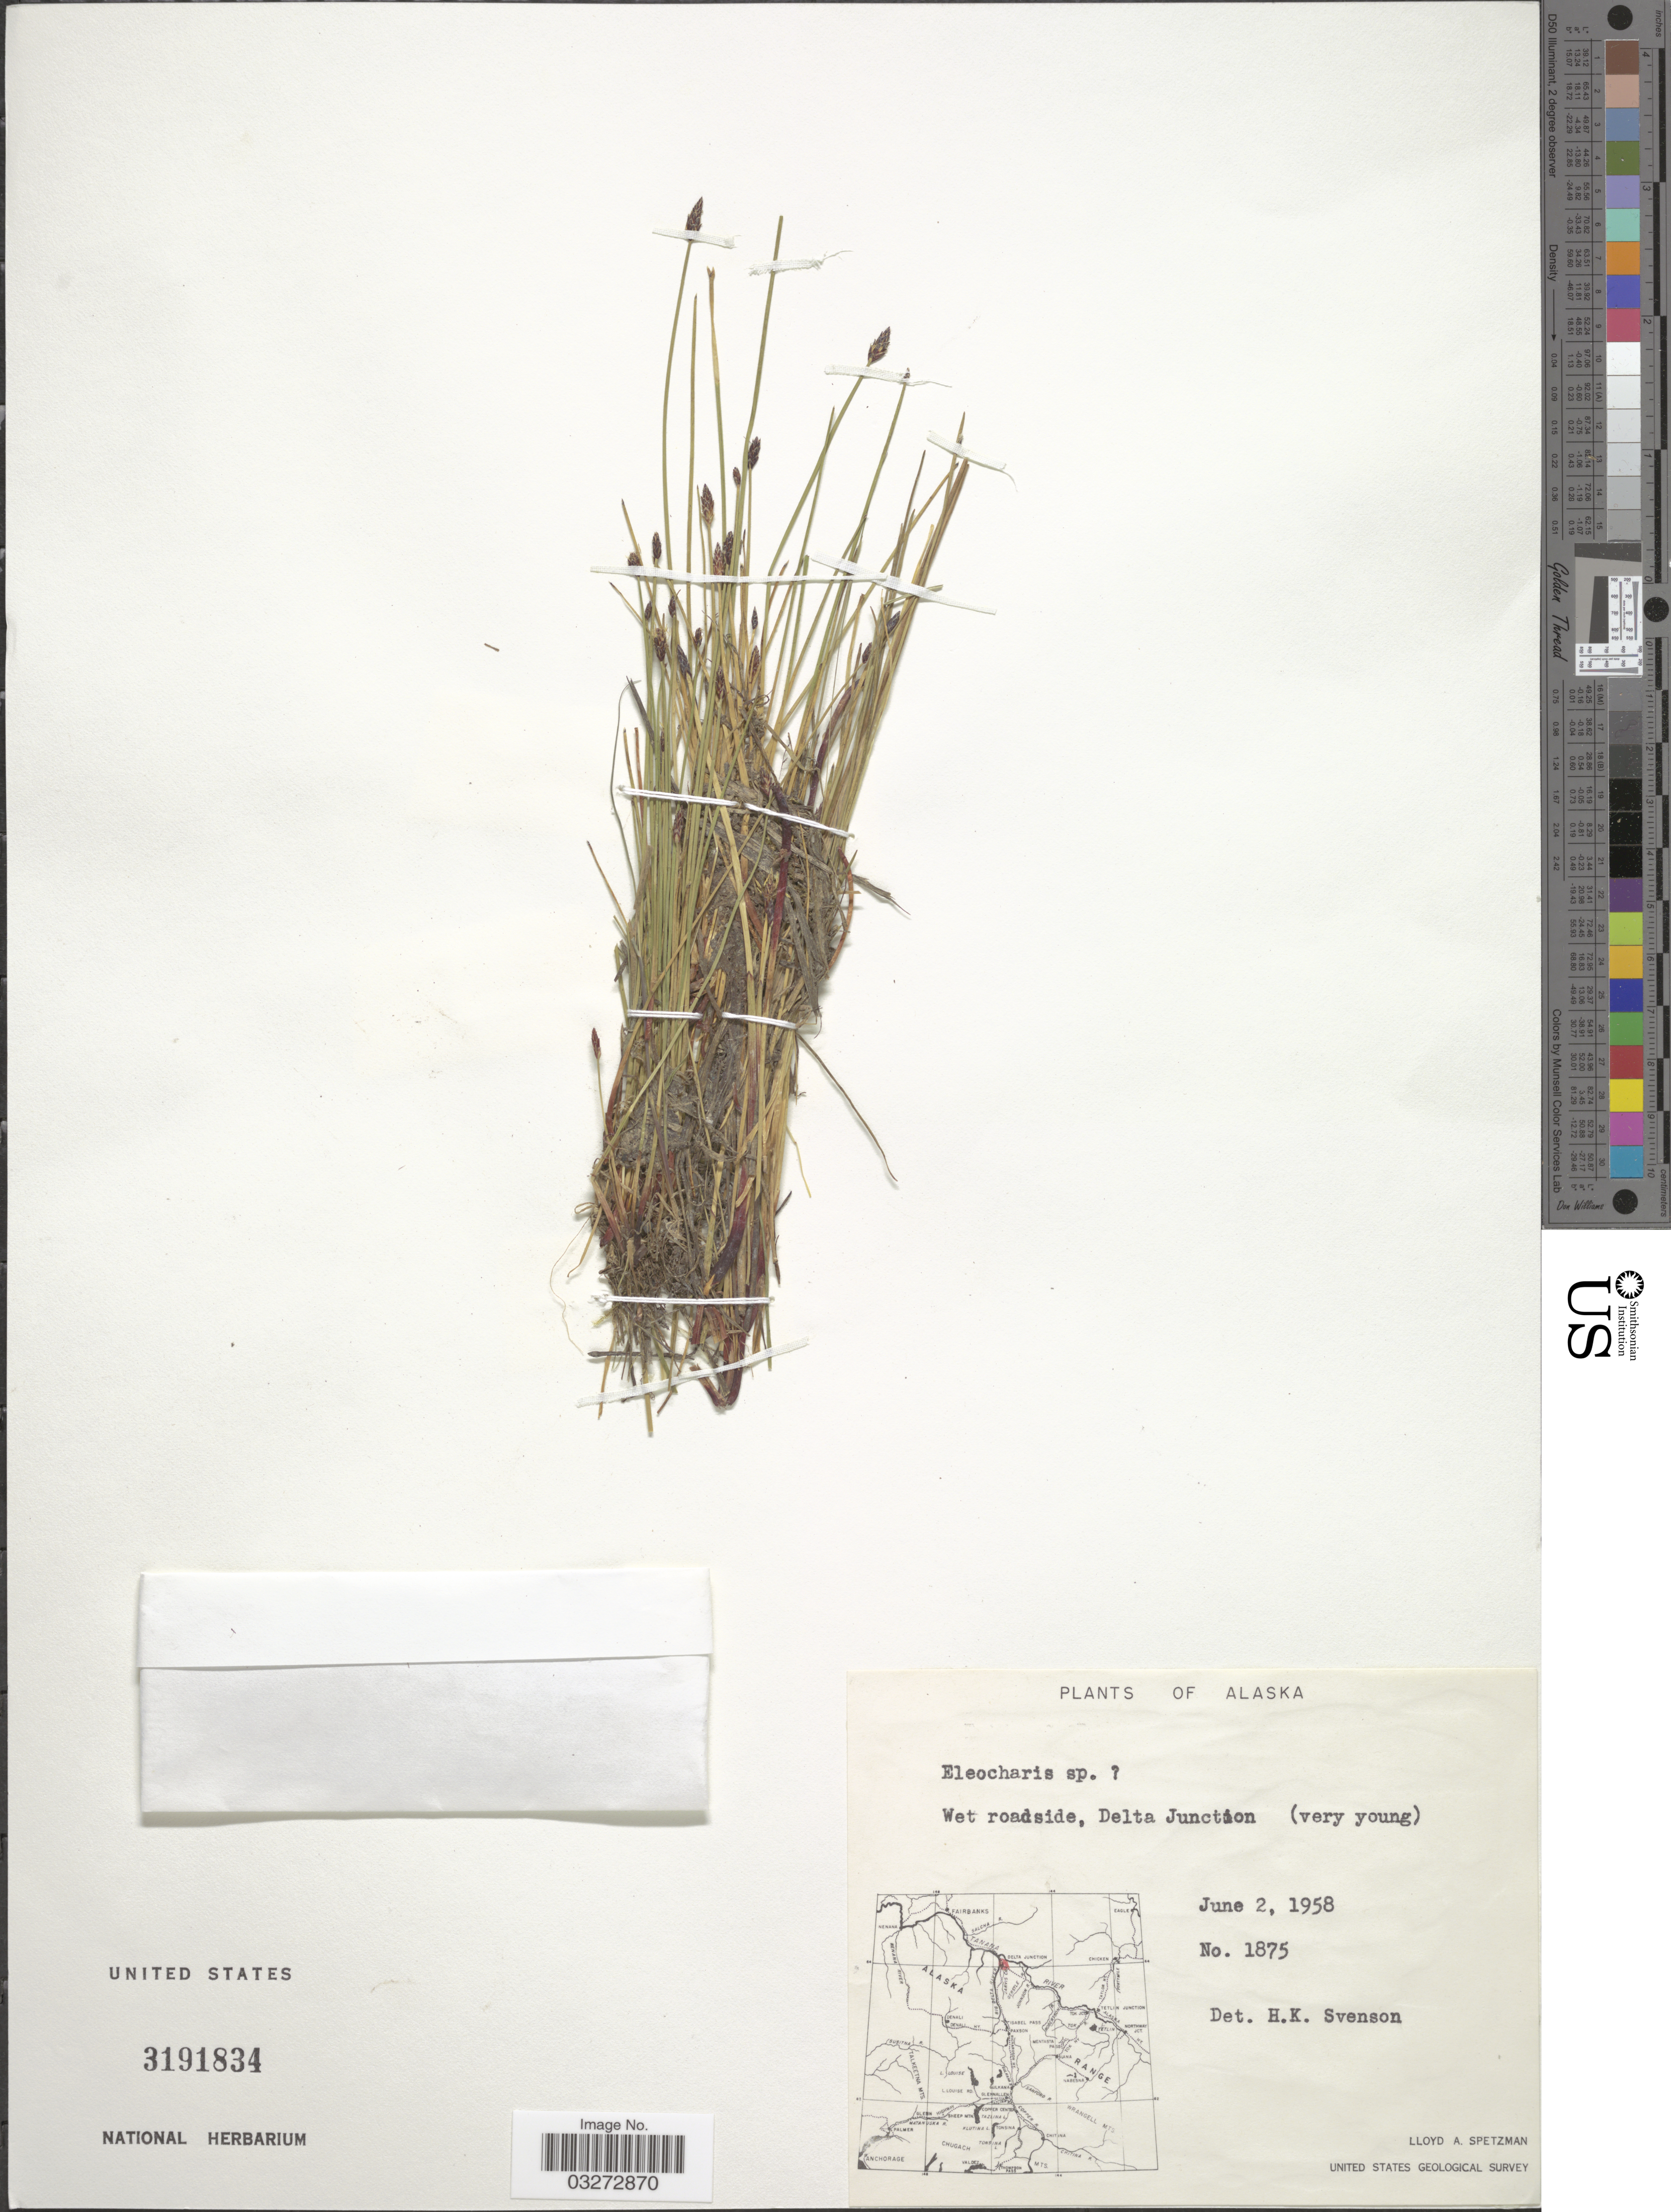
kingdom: Plantae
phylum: Tracheophyta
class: Liliopsida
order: Poales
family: Cyperaceae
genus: Eleocharis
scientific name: Eleocharis sp.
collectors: L. Spetzman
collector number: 1875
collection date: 1958-06-02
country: United States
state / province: Alaska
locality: Delta Junction.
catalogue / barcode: US 3191834